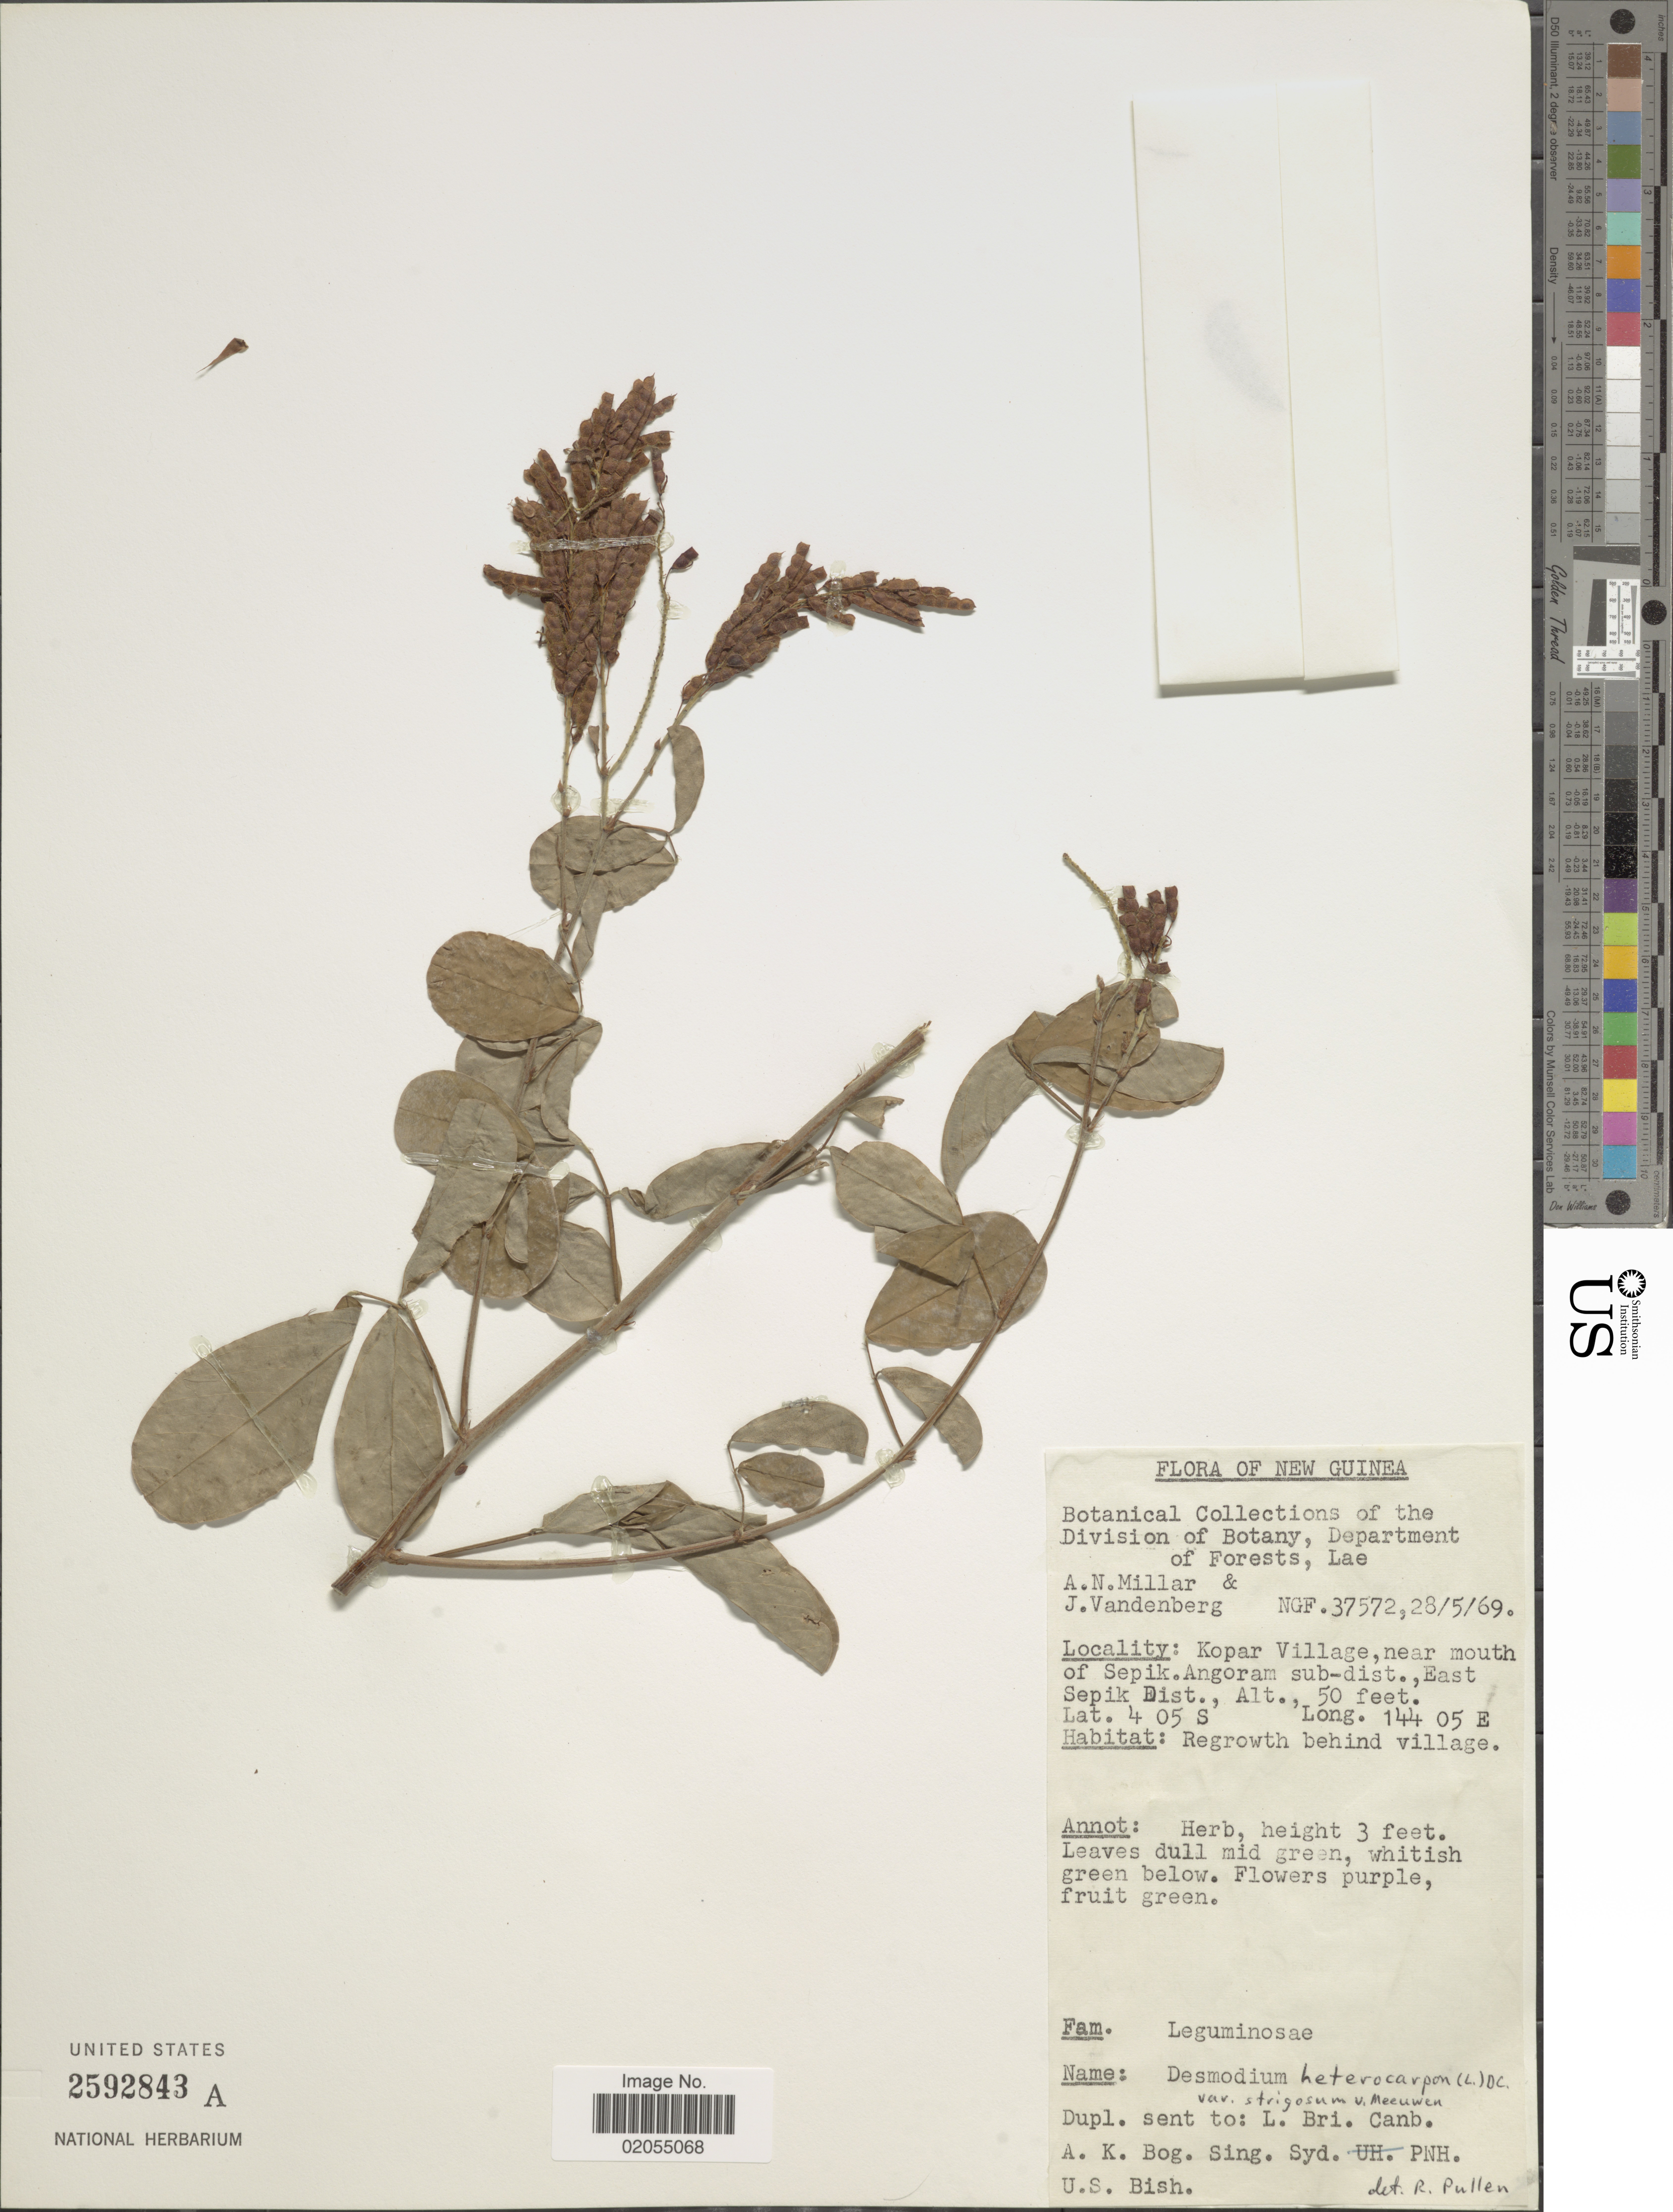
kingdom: Plantae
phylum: Tracheophyta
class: Magnoliopsida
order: Fabales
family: Fabaceae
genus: Grona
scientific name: Grona heterocarpos var. strigosa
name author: (Meeuwen) H. Ohashi & K. Ohashi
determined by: Strong, Mark T., (BOT), Smithsonian Institution - National Museum of Natural History (UNITED STATES)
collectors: A. Millar & J. Vandenberg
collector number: NGF37572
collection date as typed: Transcribed d/m/y: 28/5/69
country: Papua New Guinea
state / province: East Sepik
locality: New Guinea. Kopar Village, near mouth of Sepik. Angoram sub-dist., East Sepik Dist.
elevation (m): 15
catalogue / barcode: US 2592843A